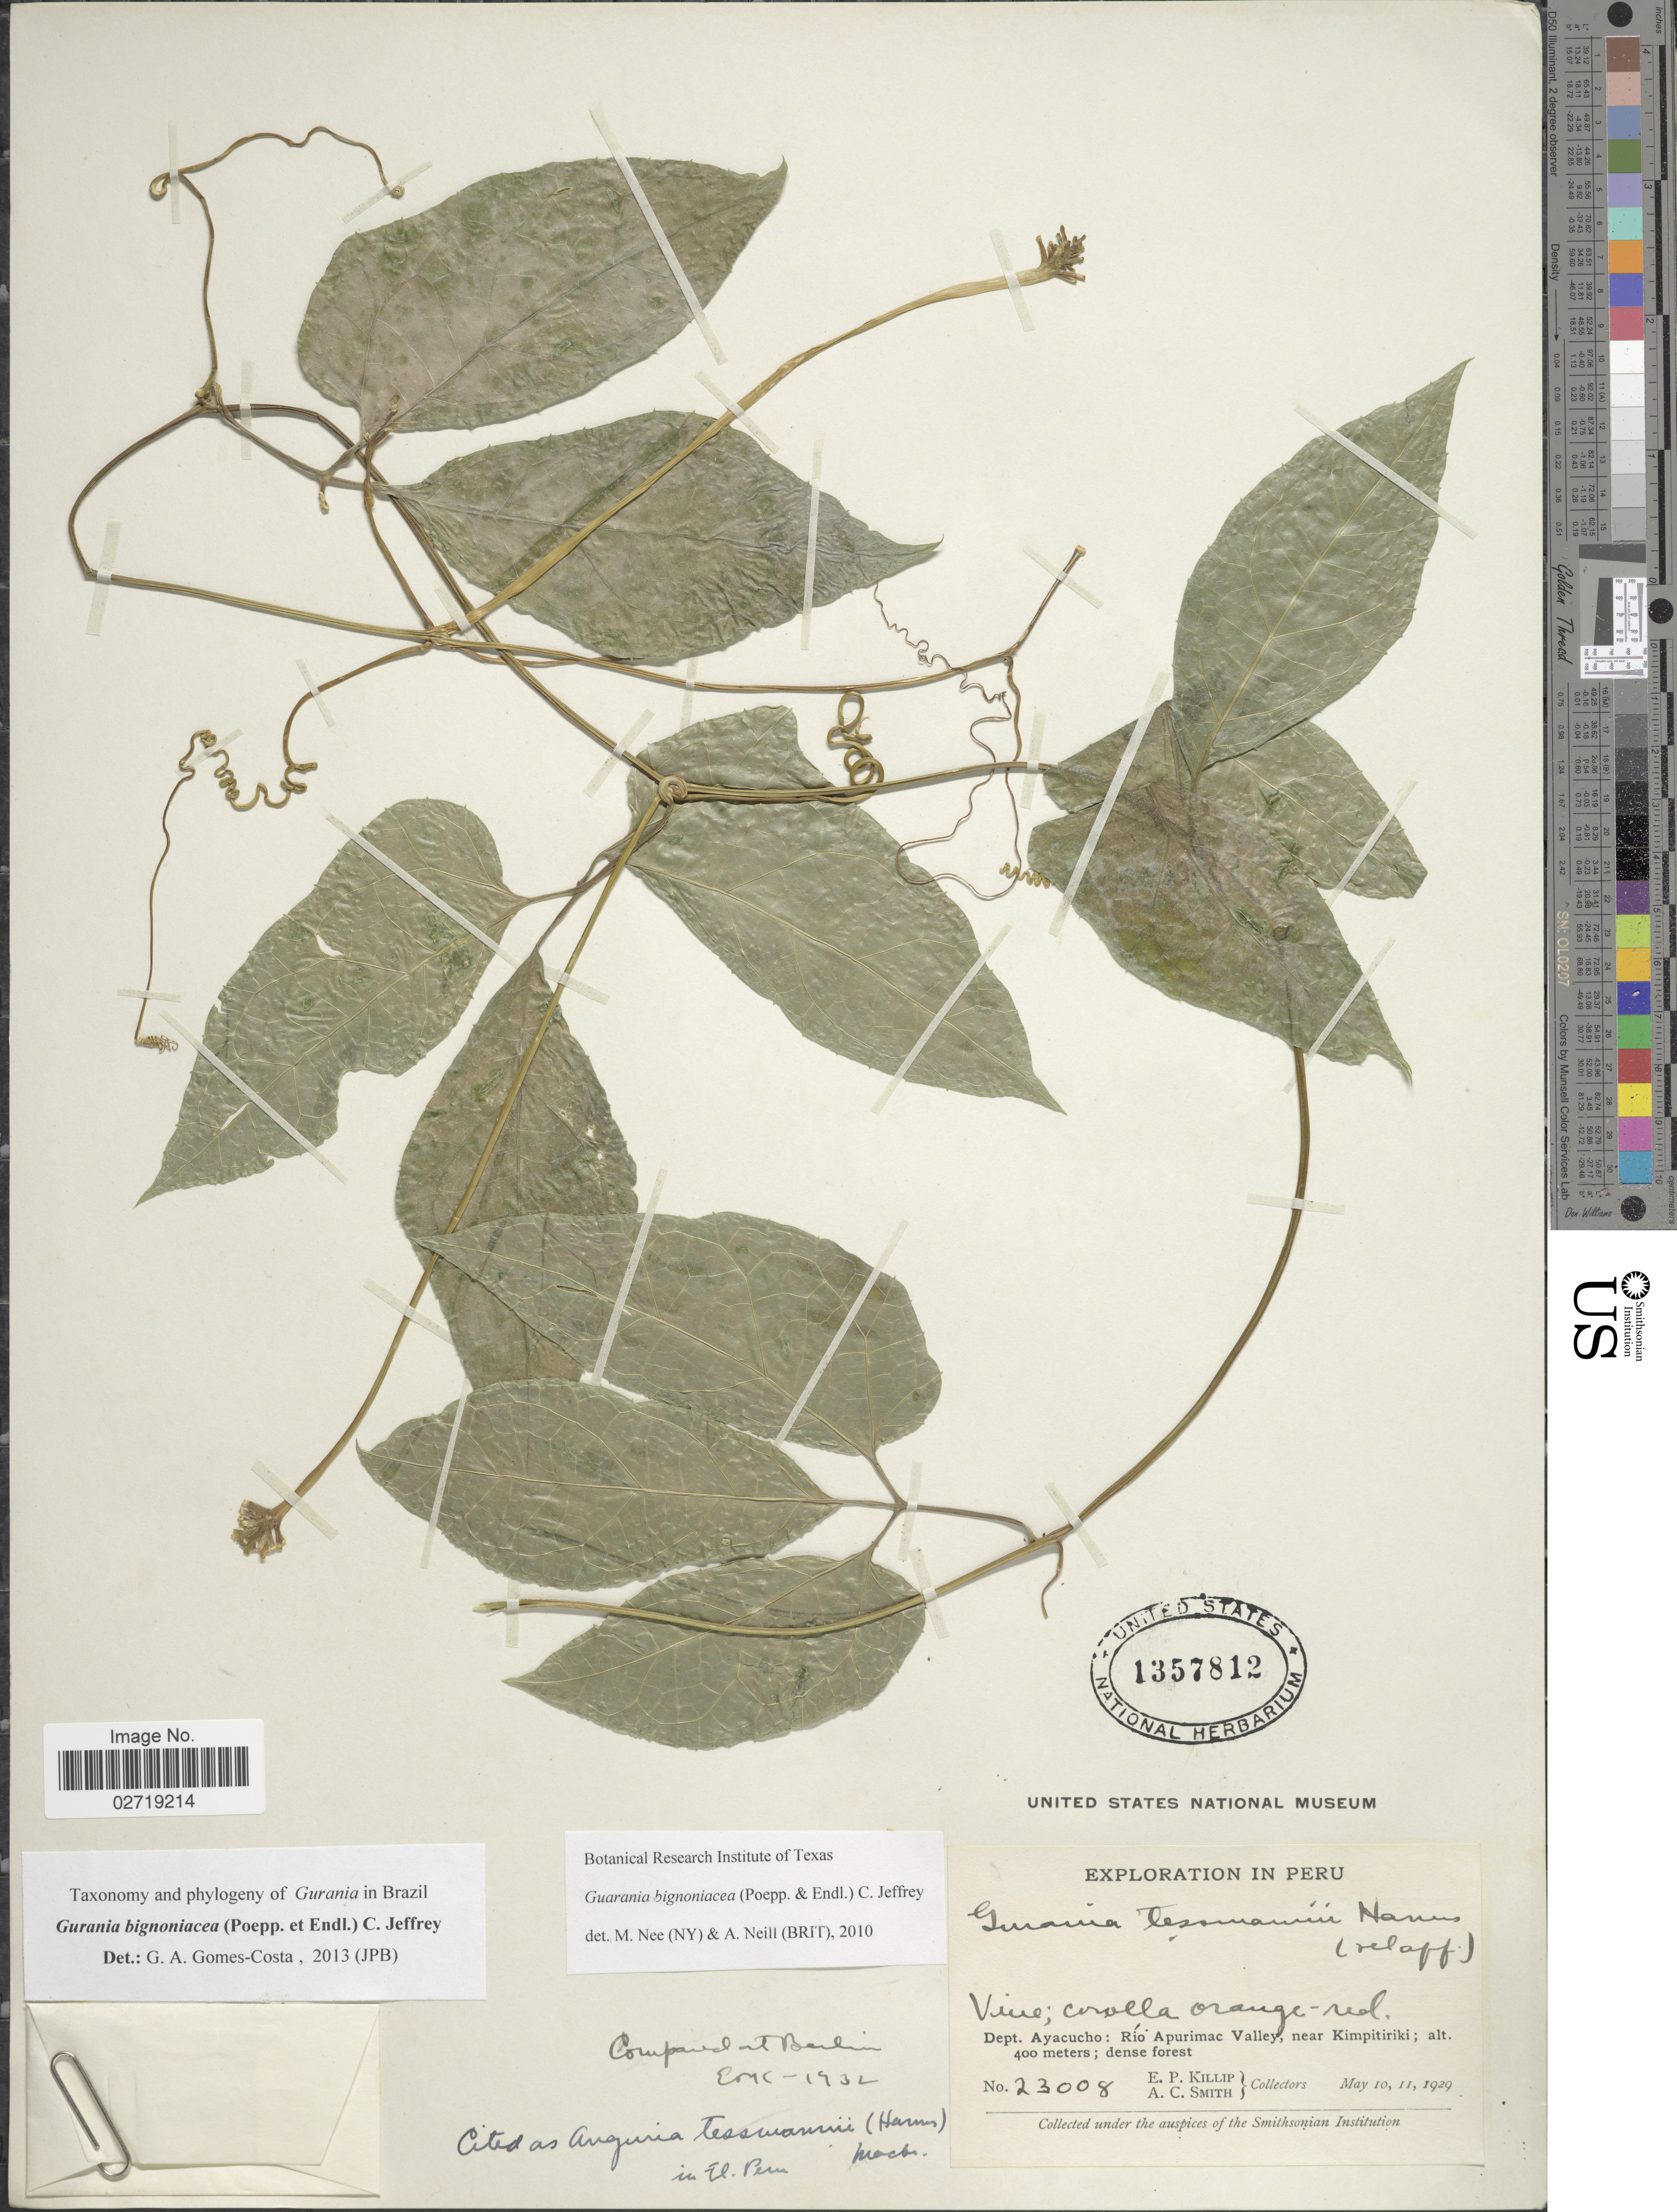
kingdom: Plantae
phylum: Tracheophyta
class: Magnoliopsida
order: Cucurbitales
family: Cucurbitaceae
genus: Gurania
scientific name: Gurania bignoniacea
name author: (Poepp. & Endl.) C. Jeffrey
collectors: E. P. Killip & A. C. Smith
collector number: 23008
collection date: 1929-05-10/1929-05-11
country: Peru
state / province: Ayacucho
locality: Rio Apurimac Valley, near Kimpitiriki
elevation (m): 400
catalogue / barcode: US 1357812